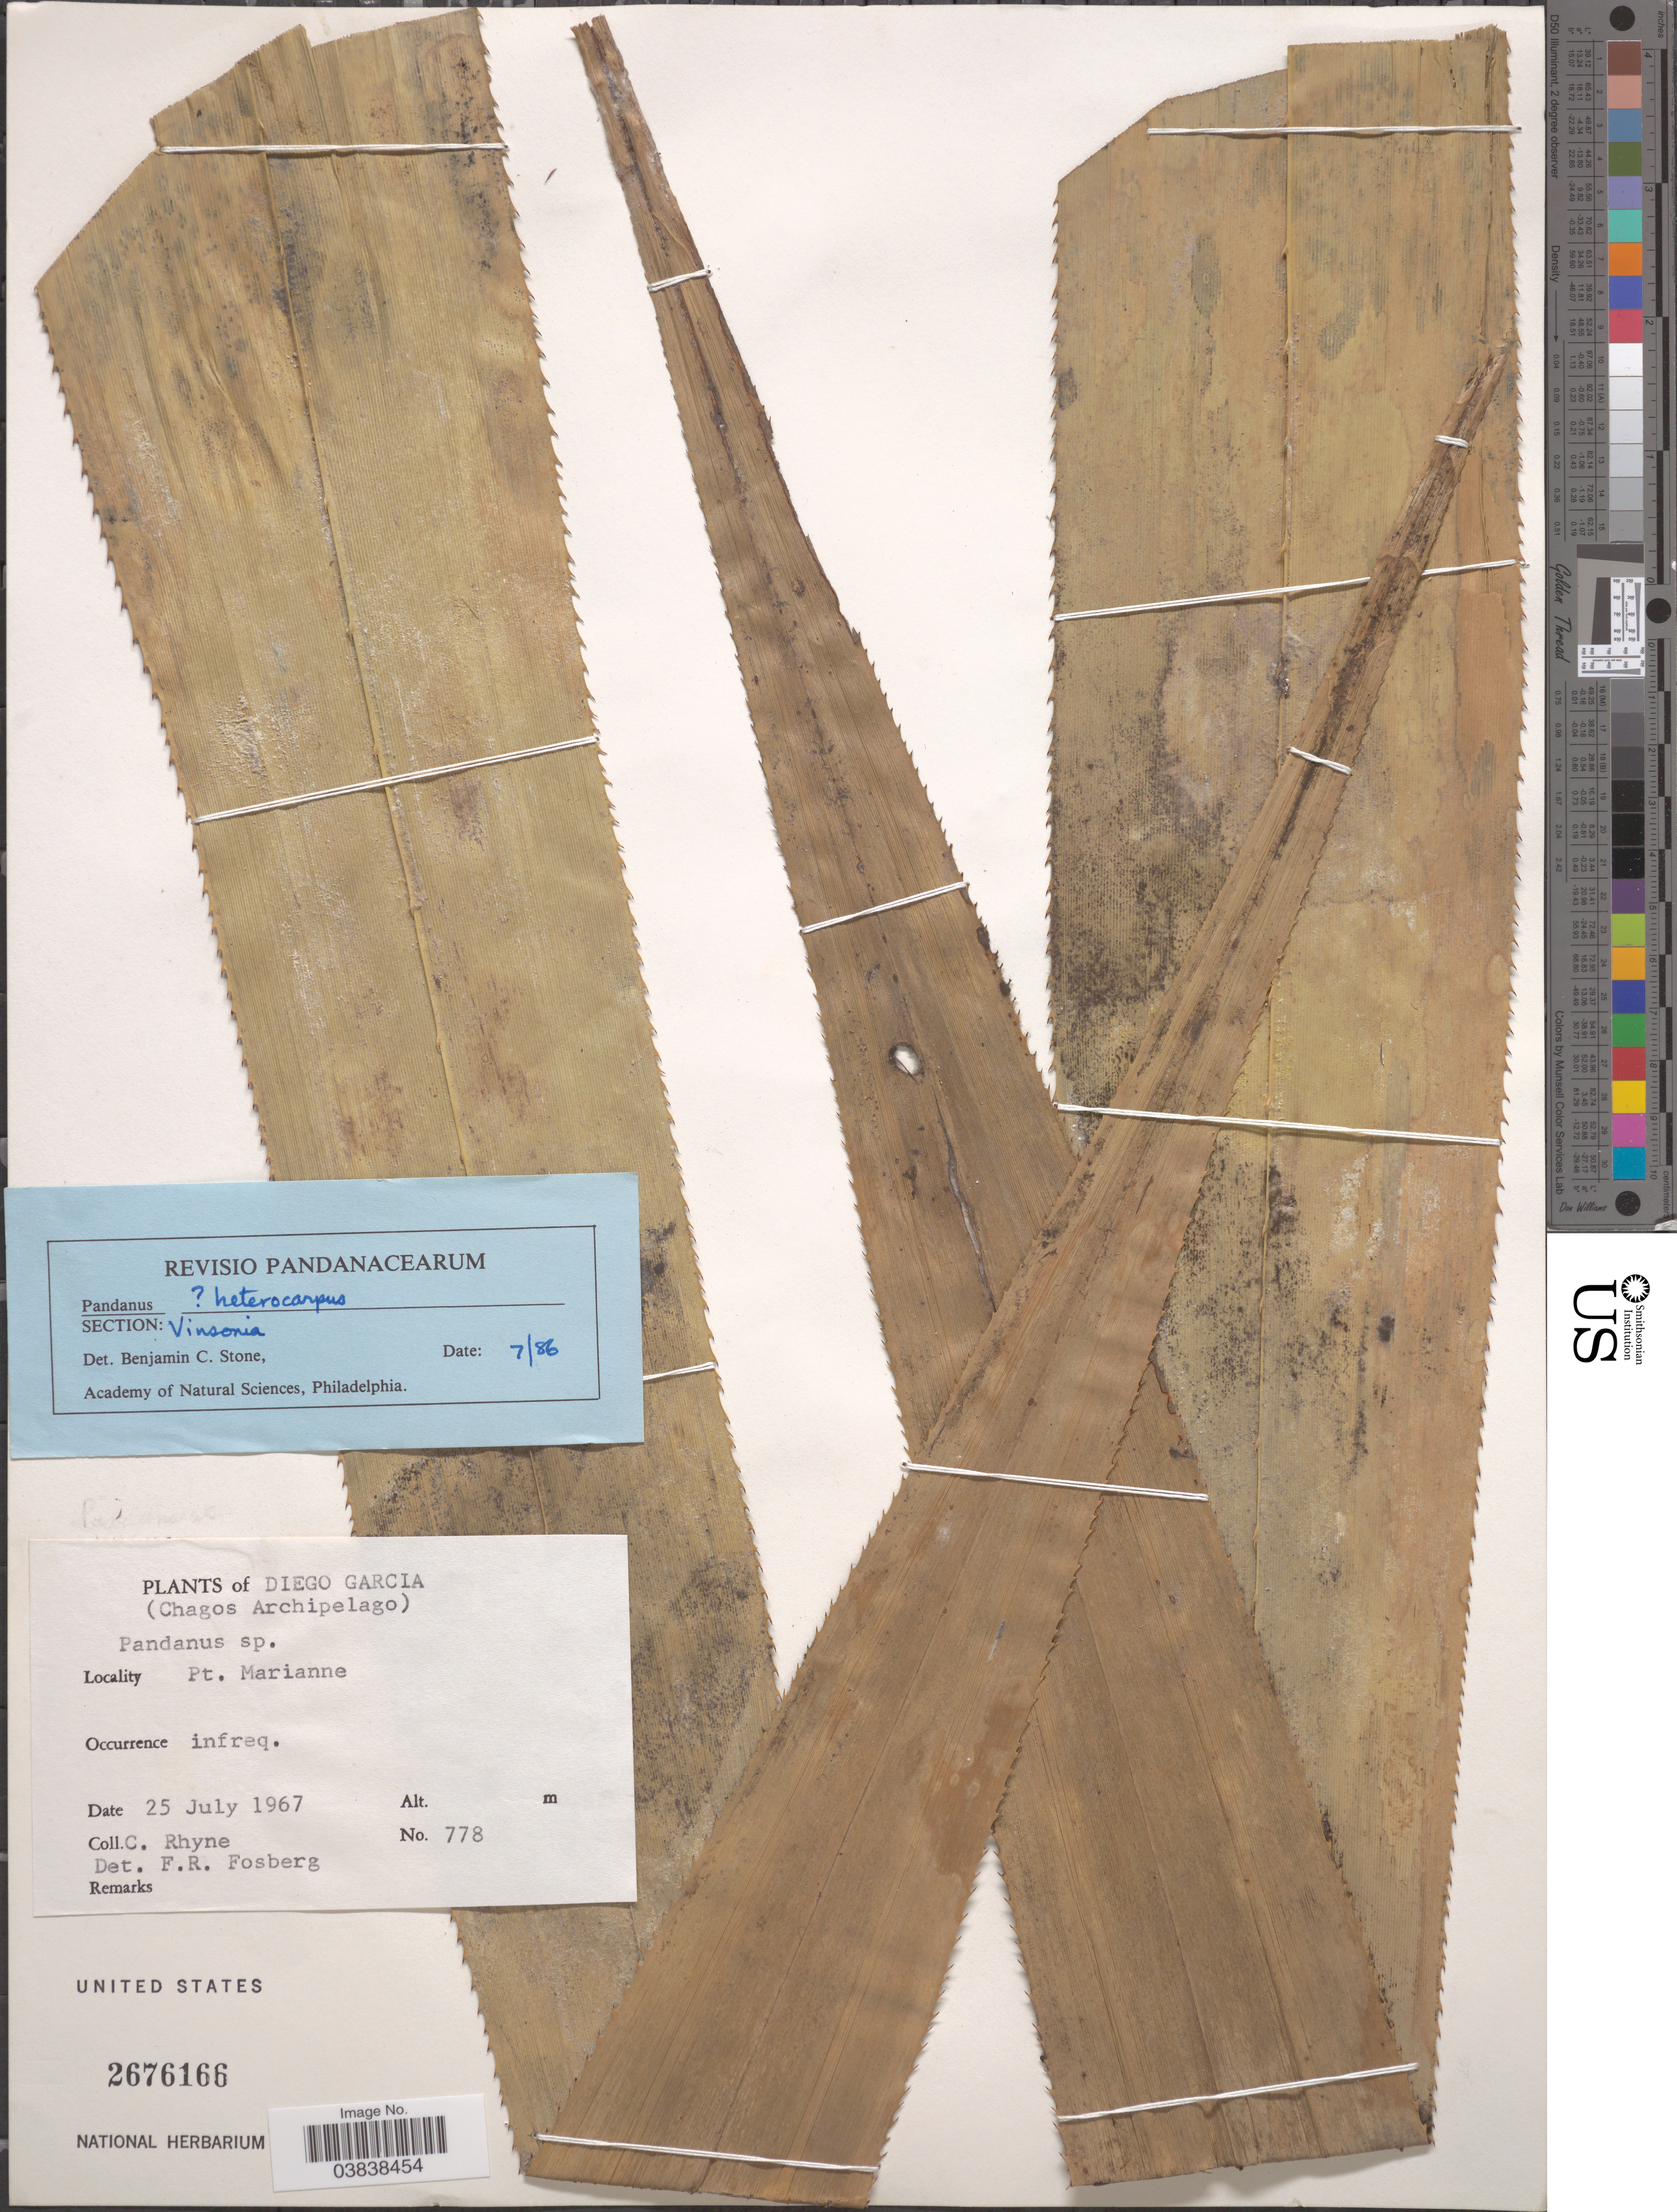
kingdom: Plantae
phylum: Tracheophyta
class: Liliopsida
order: Pandanales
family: Pandanaceae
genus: Pandanus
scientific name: Pandanus heterocarpus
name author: Balf. f.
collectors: C. Rhyne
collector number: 778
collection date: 1967-07-25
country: British Indian Ocean Territory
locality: Diego Garcia (Chagos Archipelago). Pt. Marianne.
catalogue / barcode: US 2676166